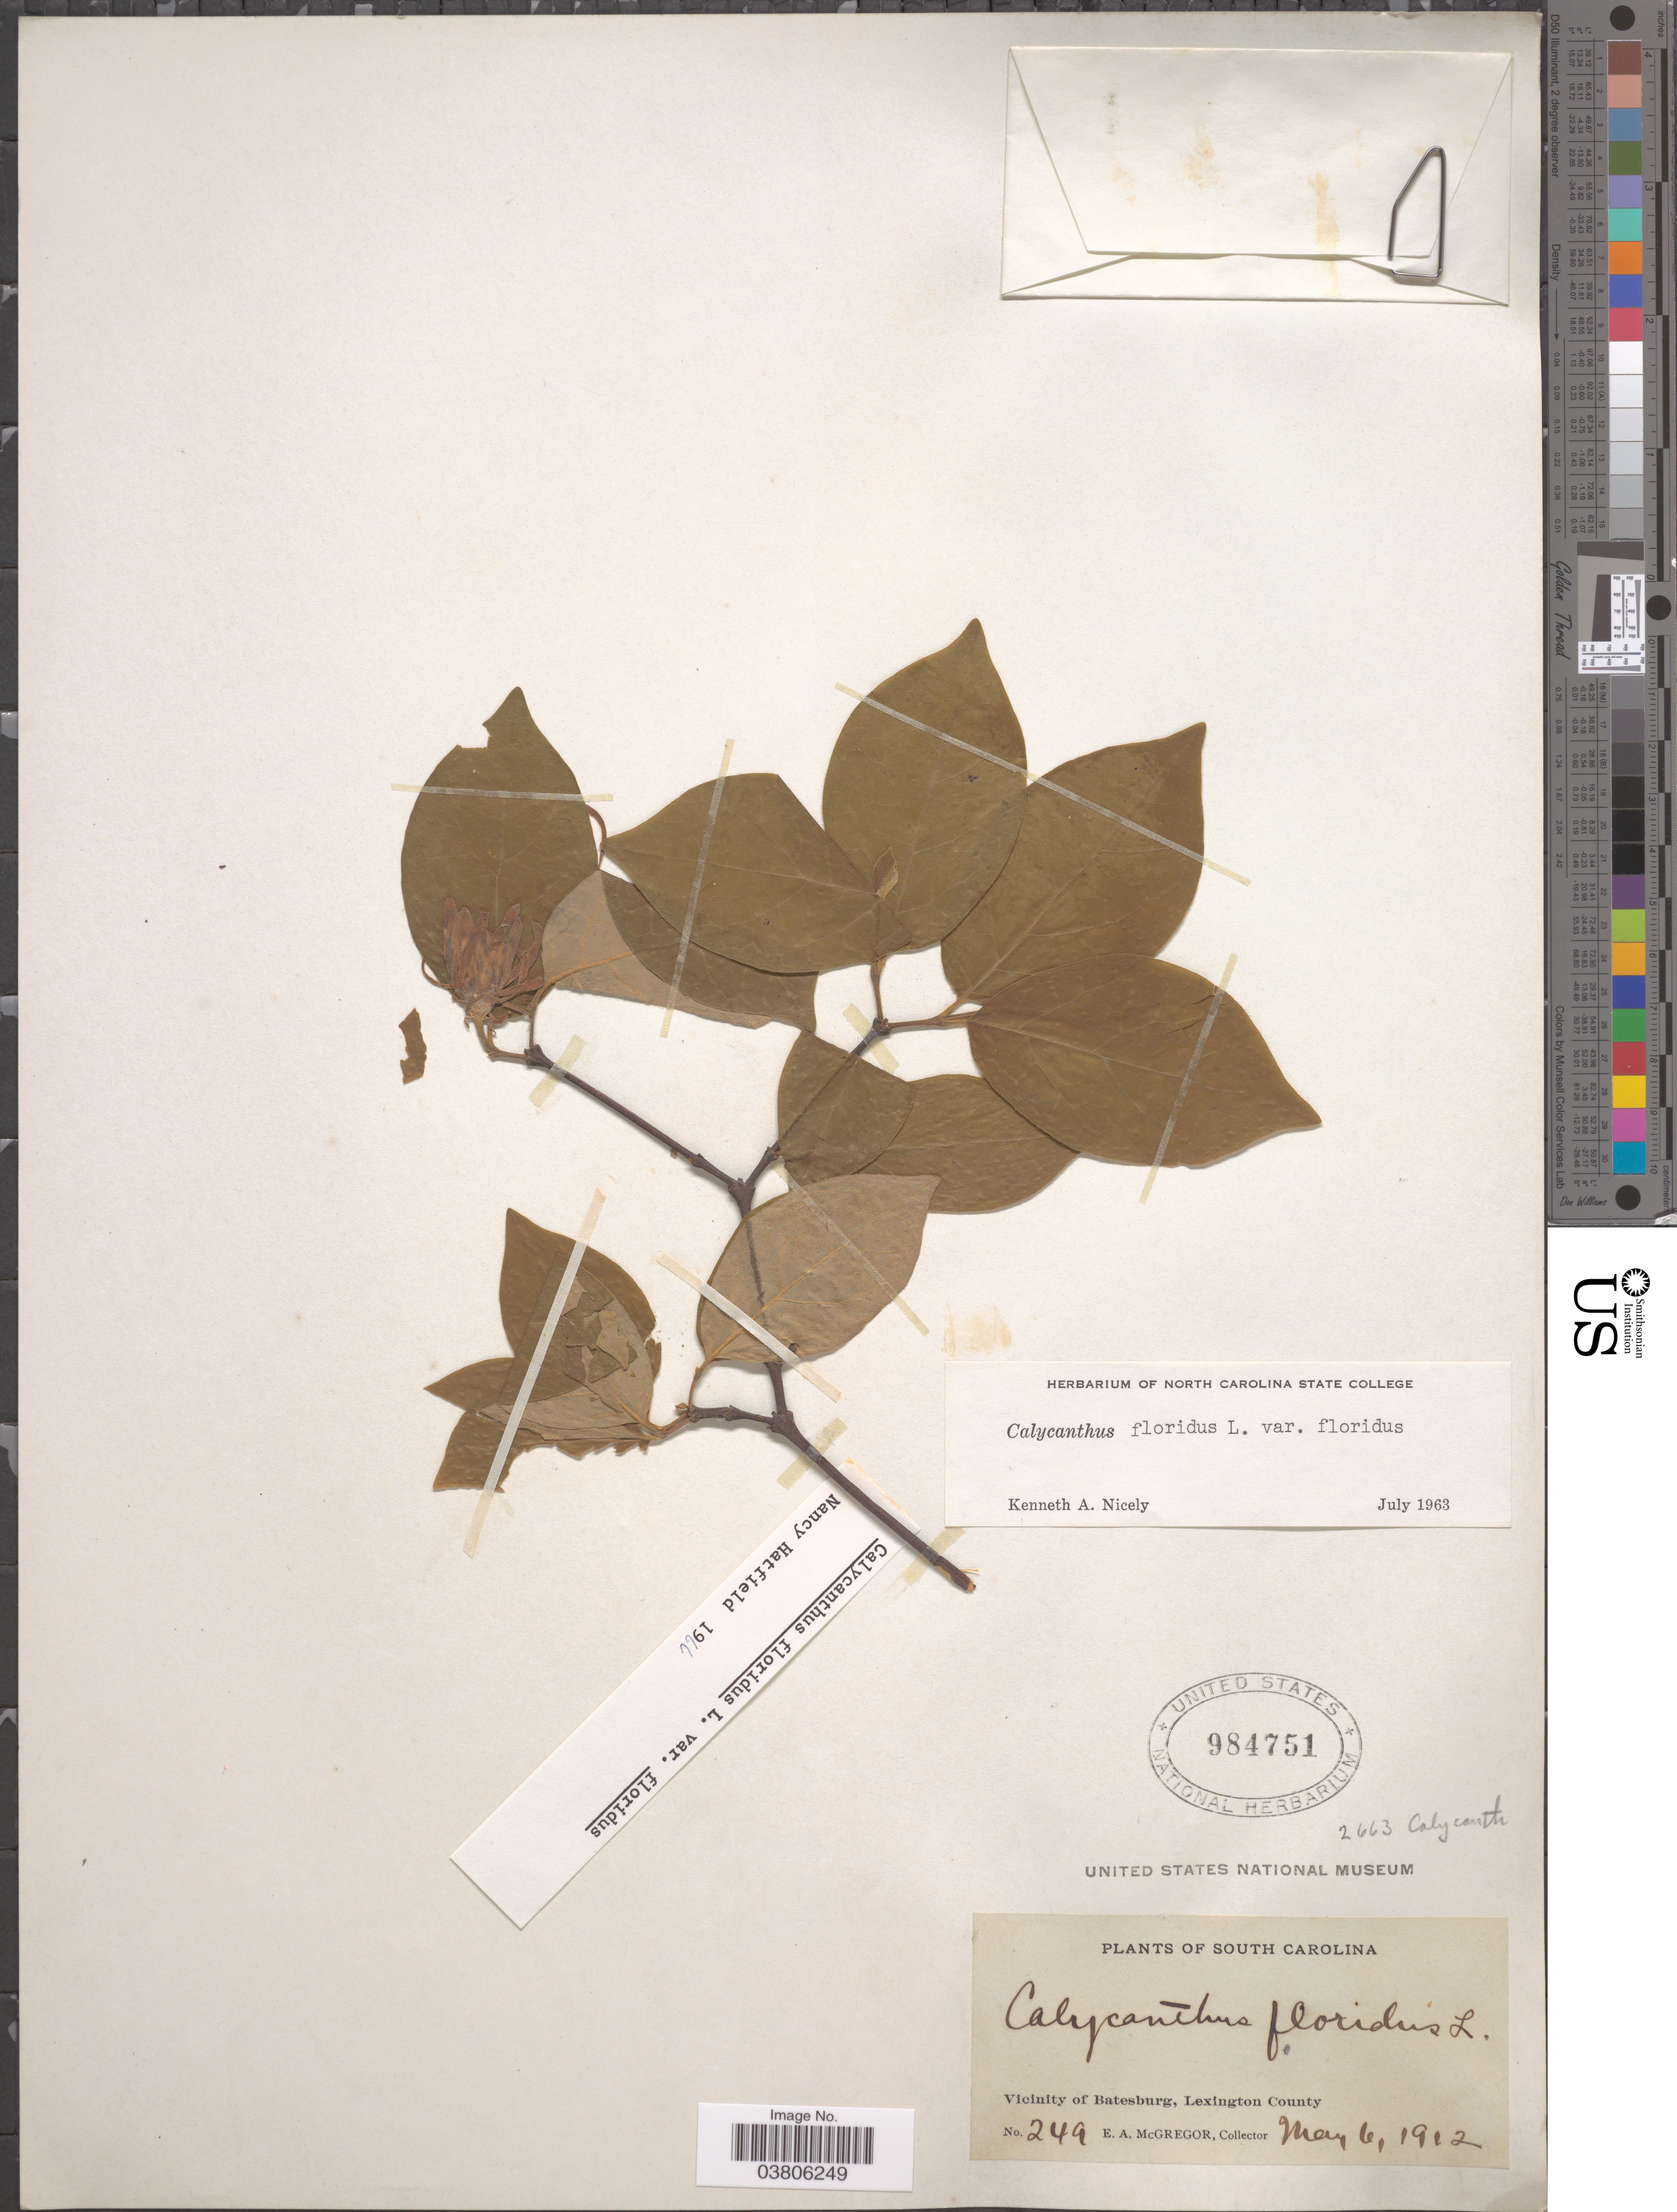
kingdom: Plantae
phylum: Tracheophyta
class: Magnoliopsida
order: Laurales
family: Calycanthaceae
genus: Calycanthus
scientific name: Calycanthus floridus var. floridus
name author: L.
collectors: E. A. McGregor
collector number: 249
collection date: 1912-05-06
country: United States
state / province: South Carolina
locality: Vicinity of Batesburg, Lexington County.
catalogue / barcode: US 984751